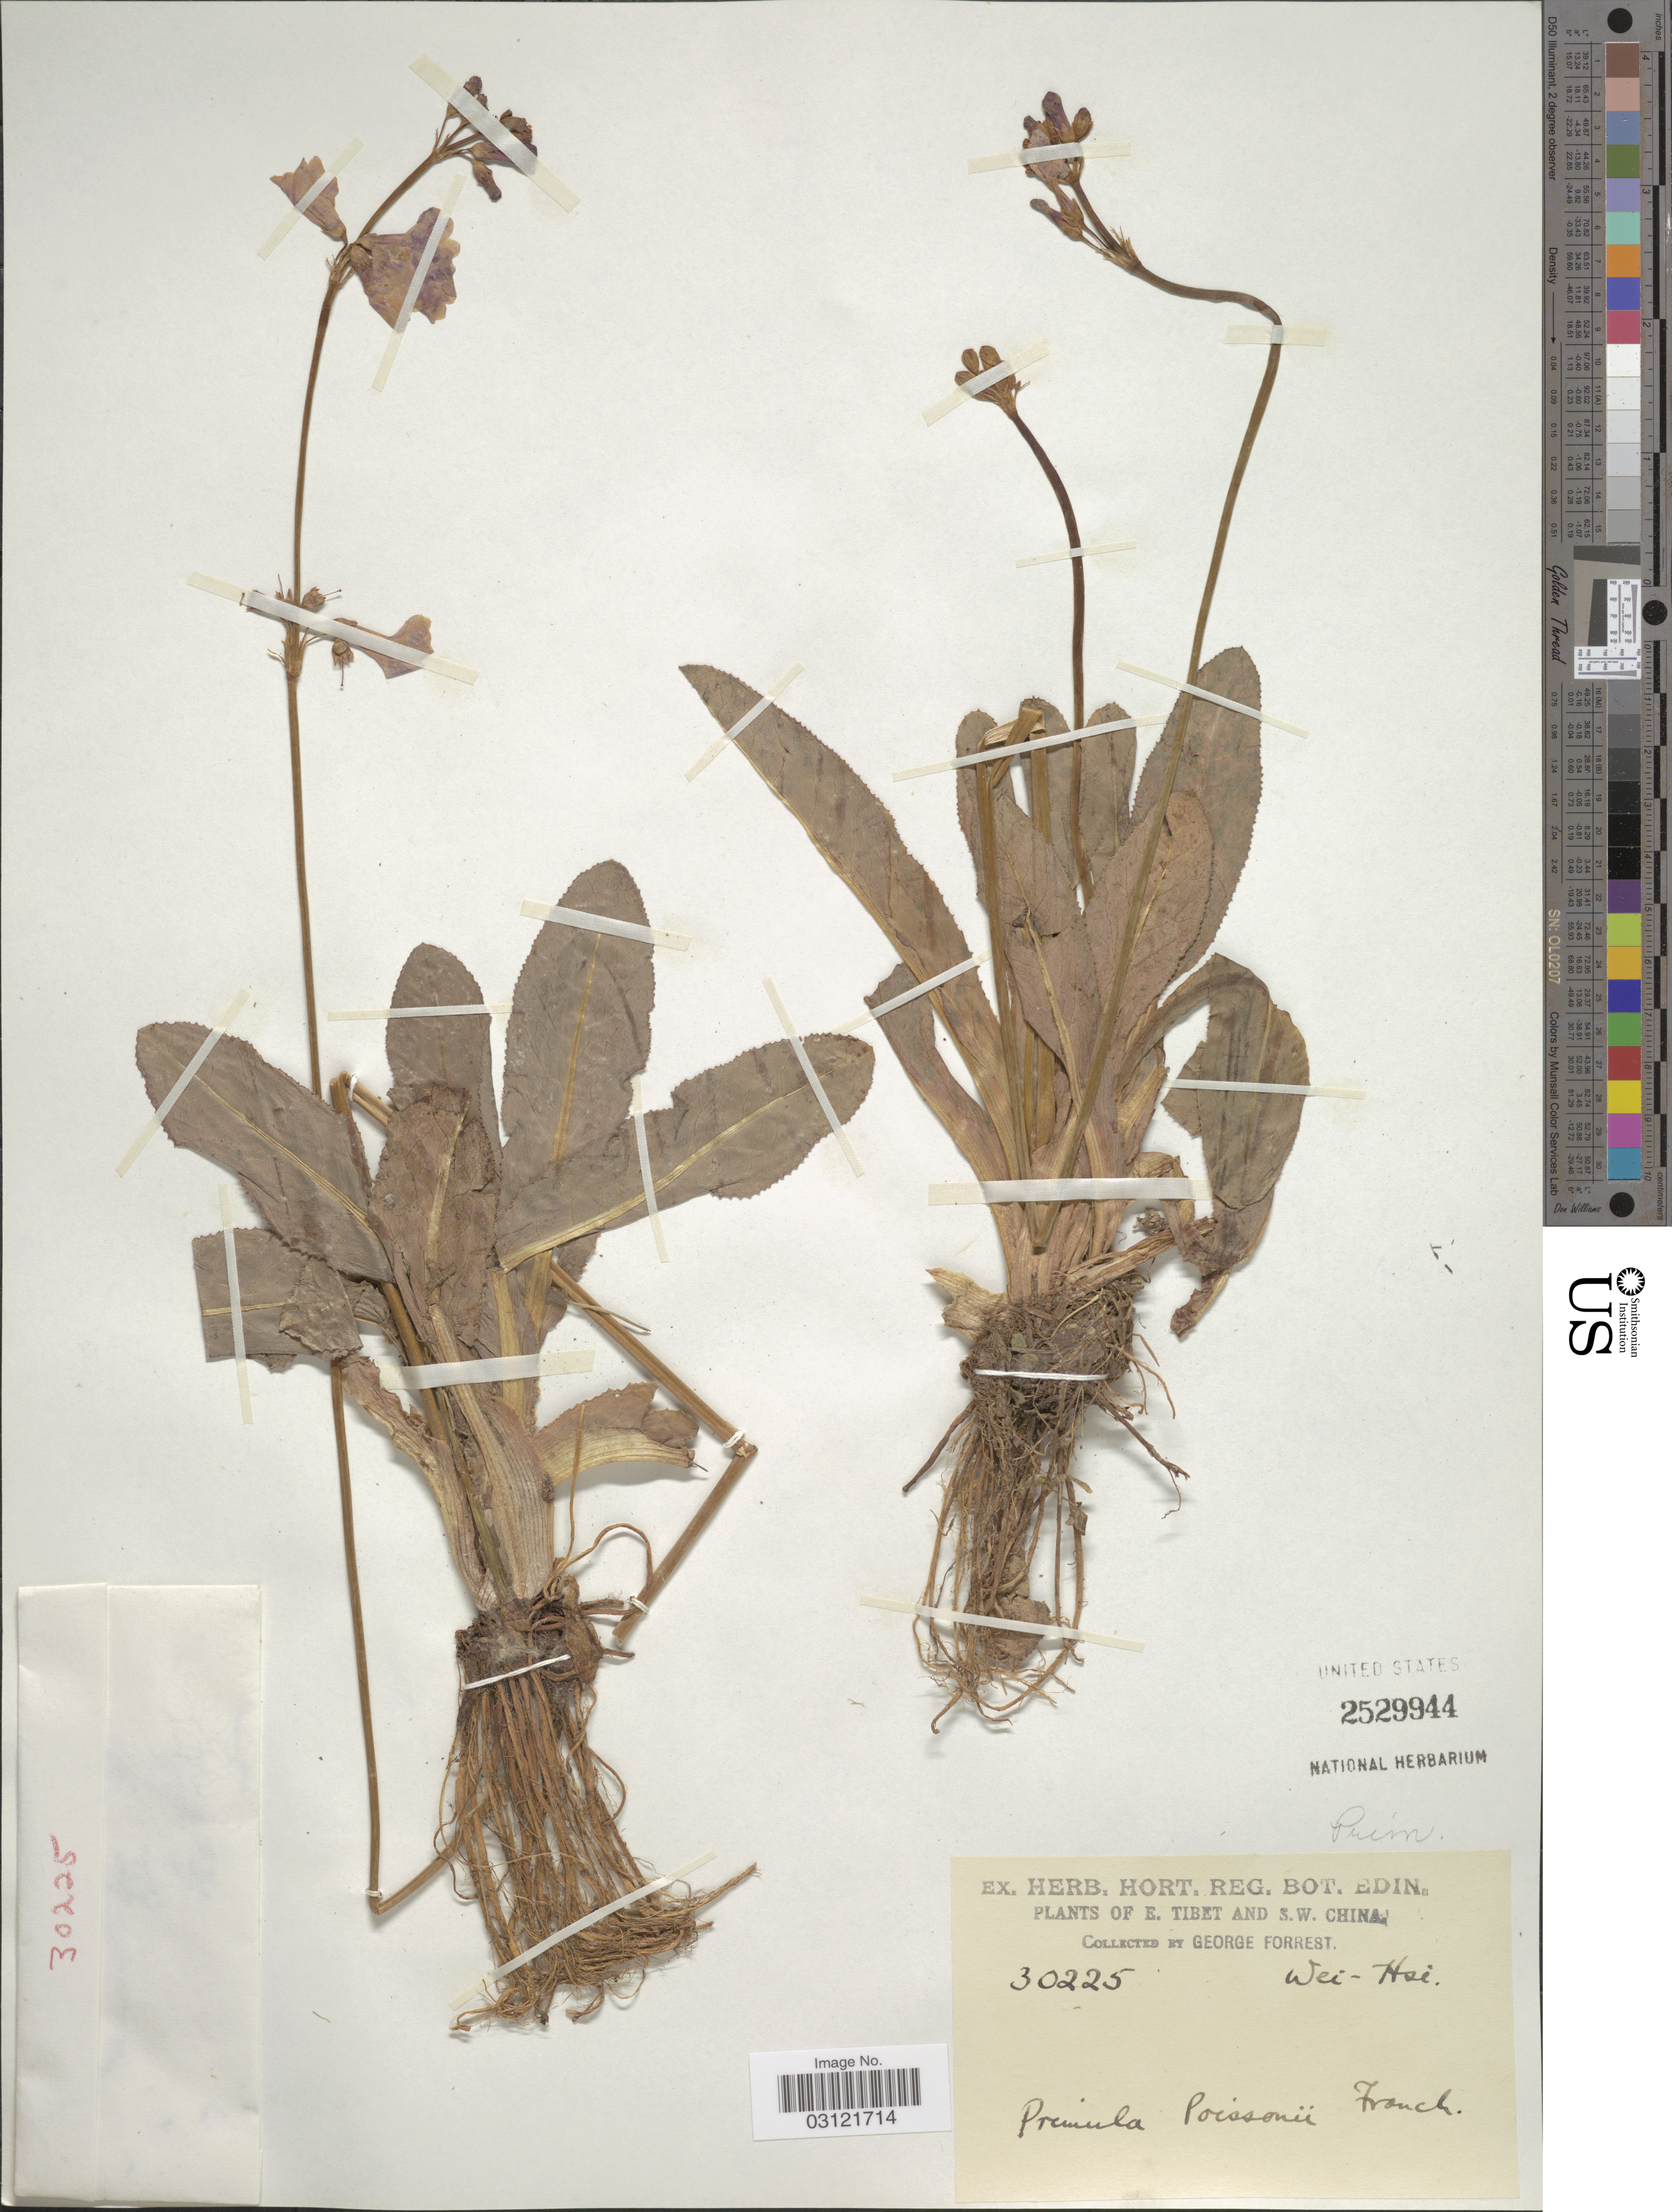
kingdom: Plantae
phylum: Tracheophyta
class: Magnoliopsida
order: Ericales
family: Primulaceae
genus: Primula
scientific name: Primula poissonii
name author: Franch.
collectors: G. Forrest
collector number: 30225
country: China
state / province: Xizang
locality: E. Tibet and S.W. China. Wei-Hsi.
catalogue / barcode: US 2529944